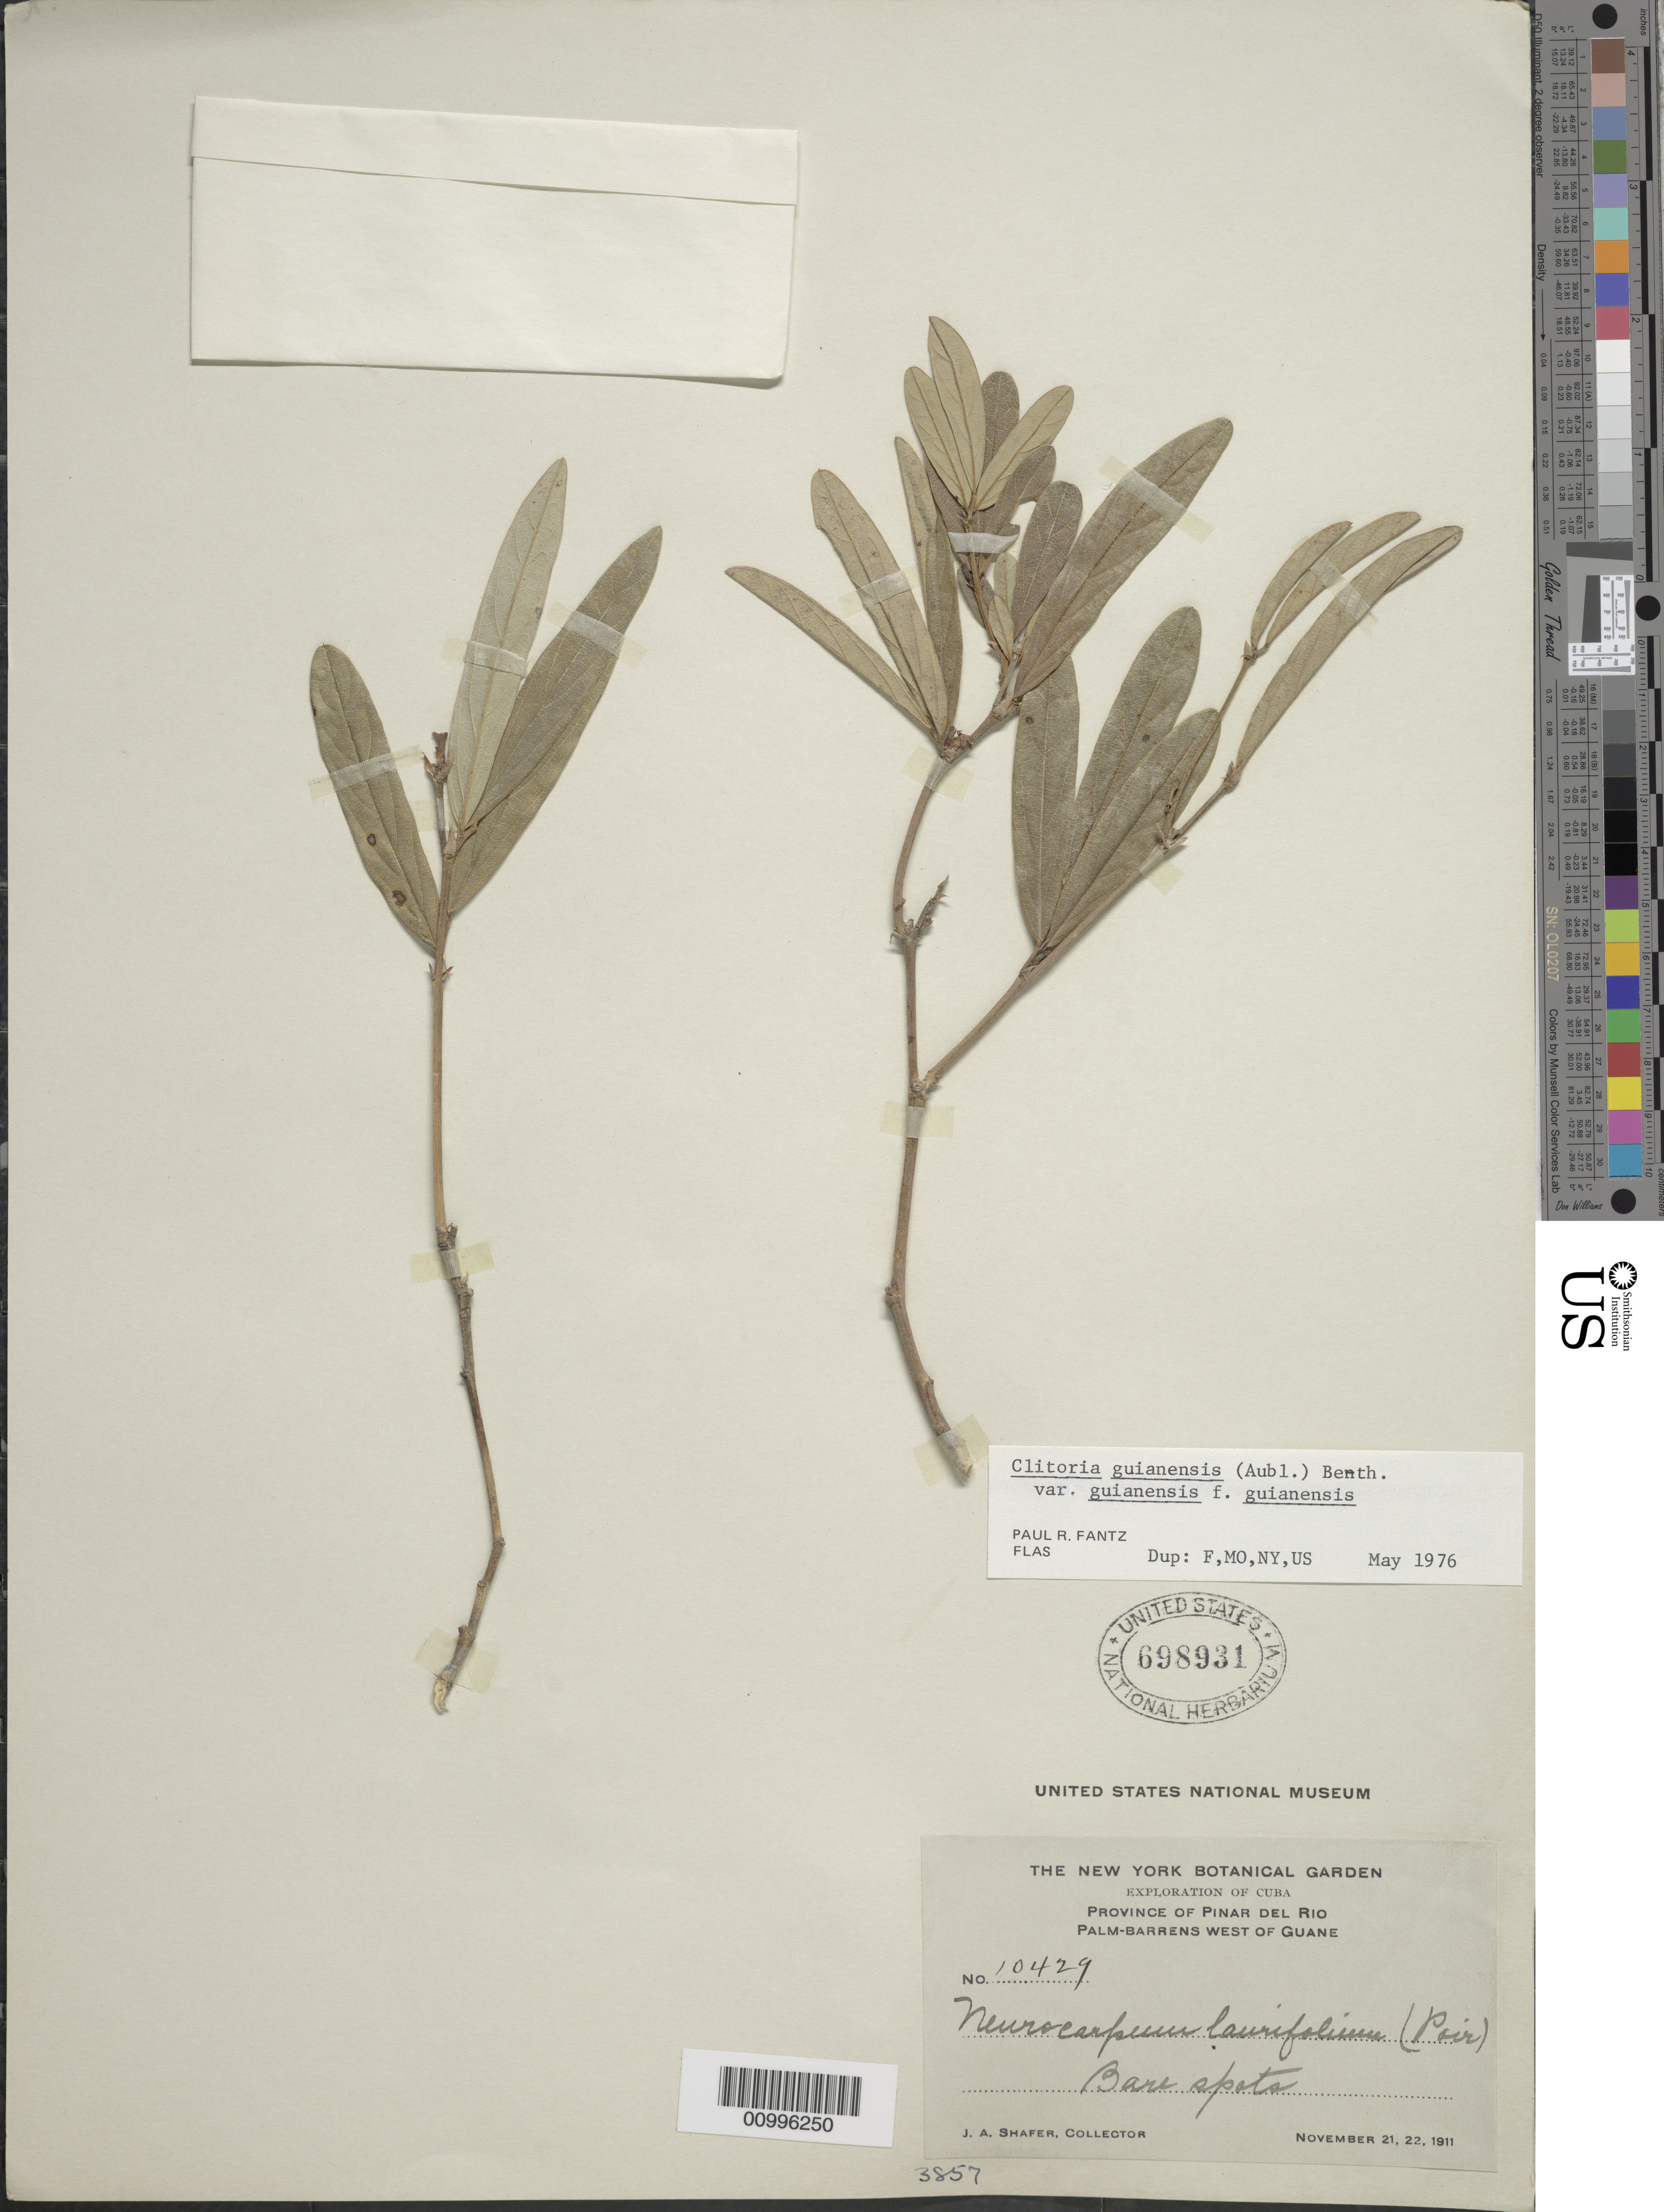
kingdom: Plantae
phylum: Tracheophyta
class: Magnoliopsida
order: Fabales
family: Fabaceae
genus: Clitoria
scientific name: Clitoria guianensis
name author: (Aubl.) Benth.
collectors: J. A. Shafer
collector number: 10429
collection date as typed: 21 Nov 1911 to 22 Nov 1911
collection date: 1911-11-21/1911-11-22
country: Cuba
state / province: Pinar del Rio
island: Cuba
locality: Pinar del Rio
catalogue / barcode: US 698931